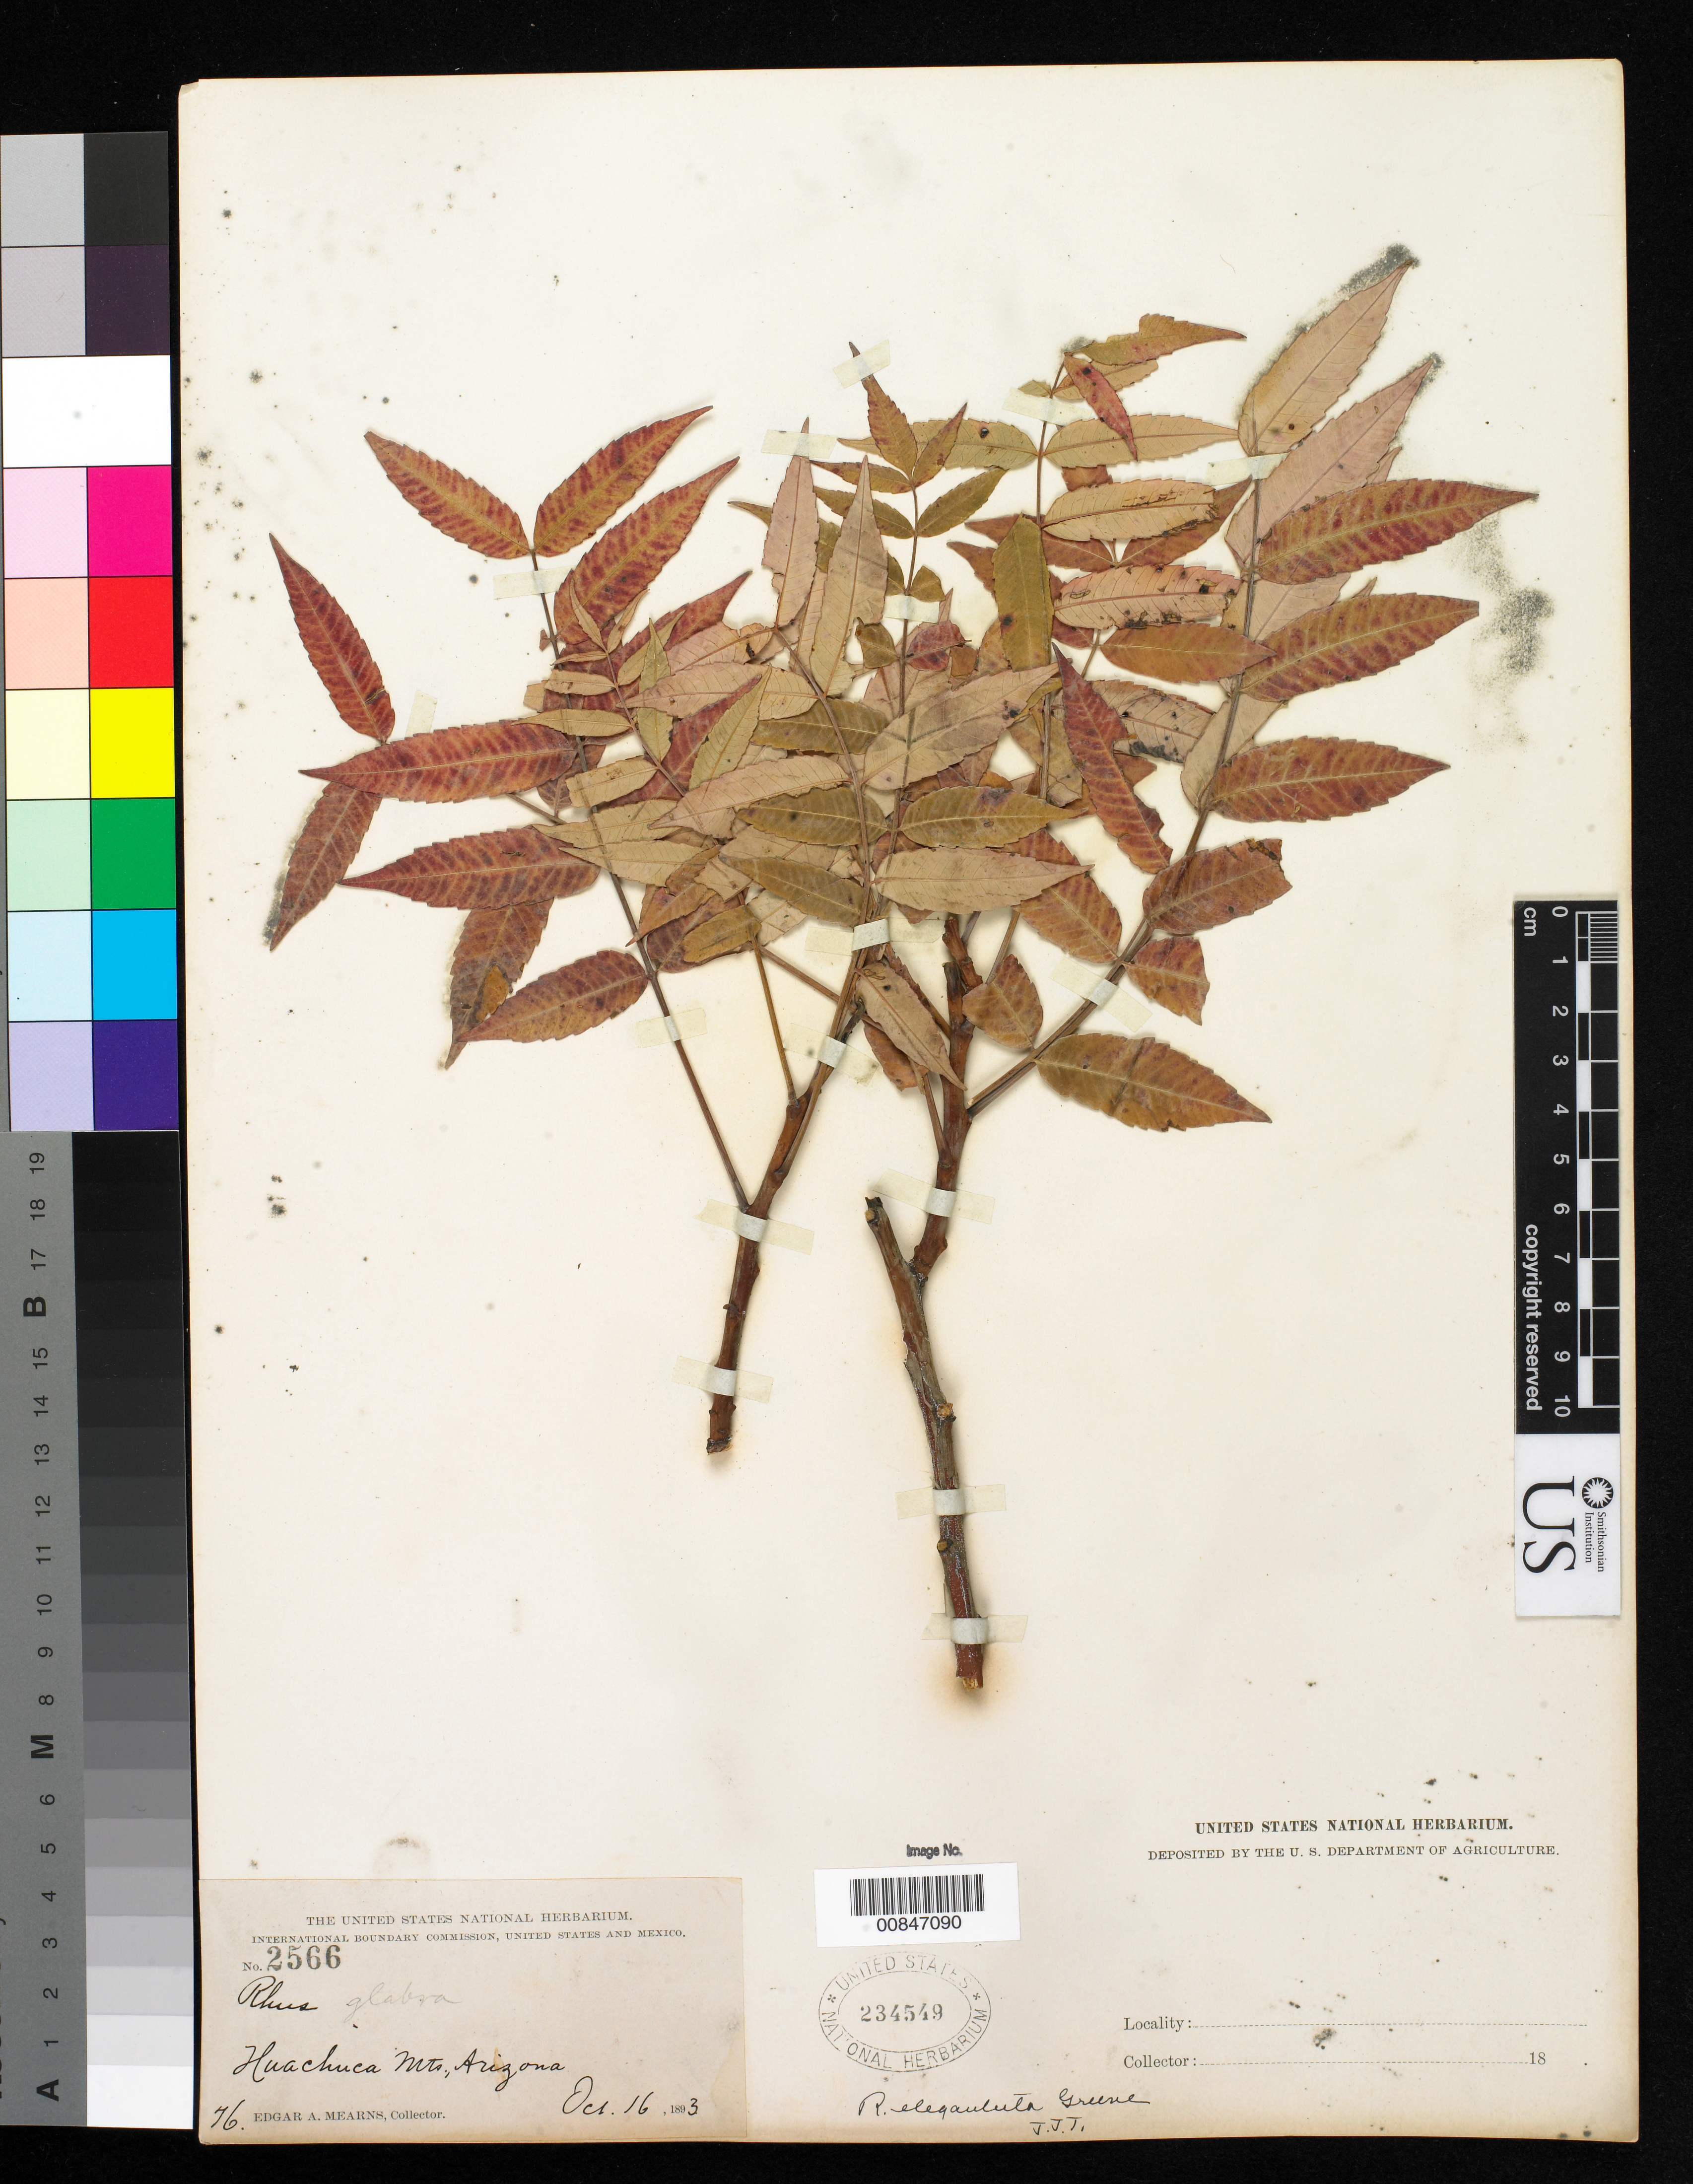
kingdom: Plantae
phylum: Tracheophyta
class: Magnoliopsida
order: Sapindales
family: Anacardiaceae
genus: Rhus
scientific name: Rhus elegantula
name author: Greene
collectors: E. A. Mearns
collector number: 2566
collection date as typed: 16 Oct 1893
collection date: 1893-10-16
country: United States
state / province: Arizona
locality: Huachuca Mts.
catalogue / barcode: US 234549